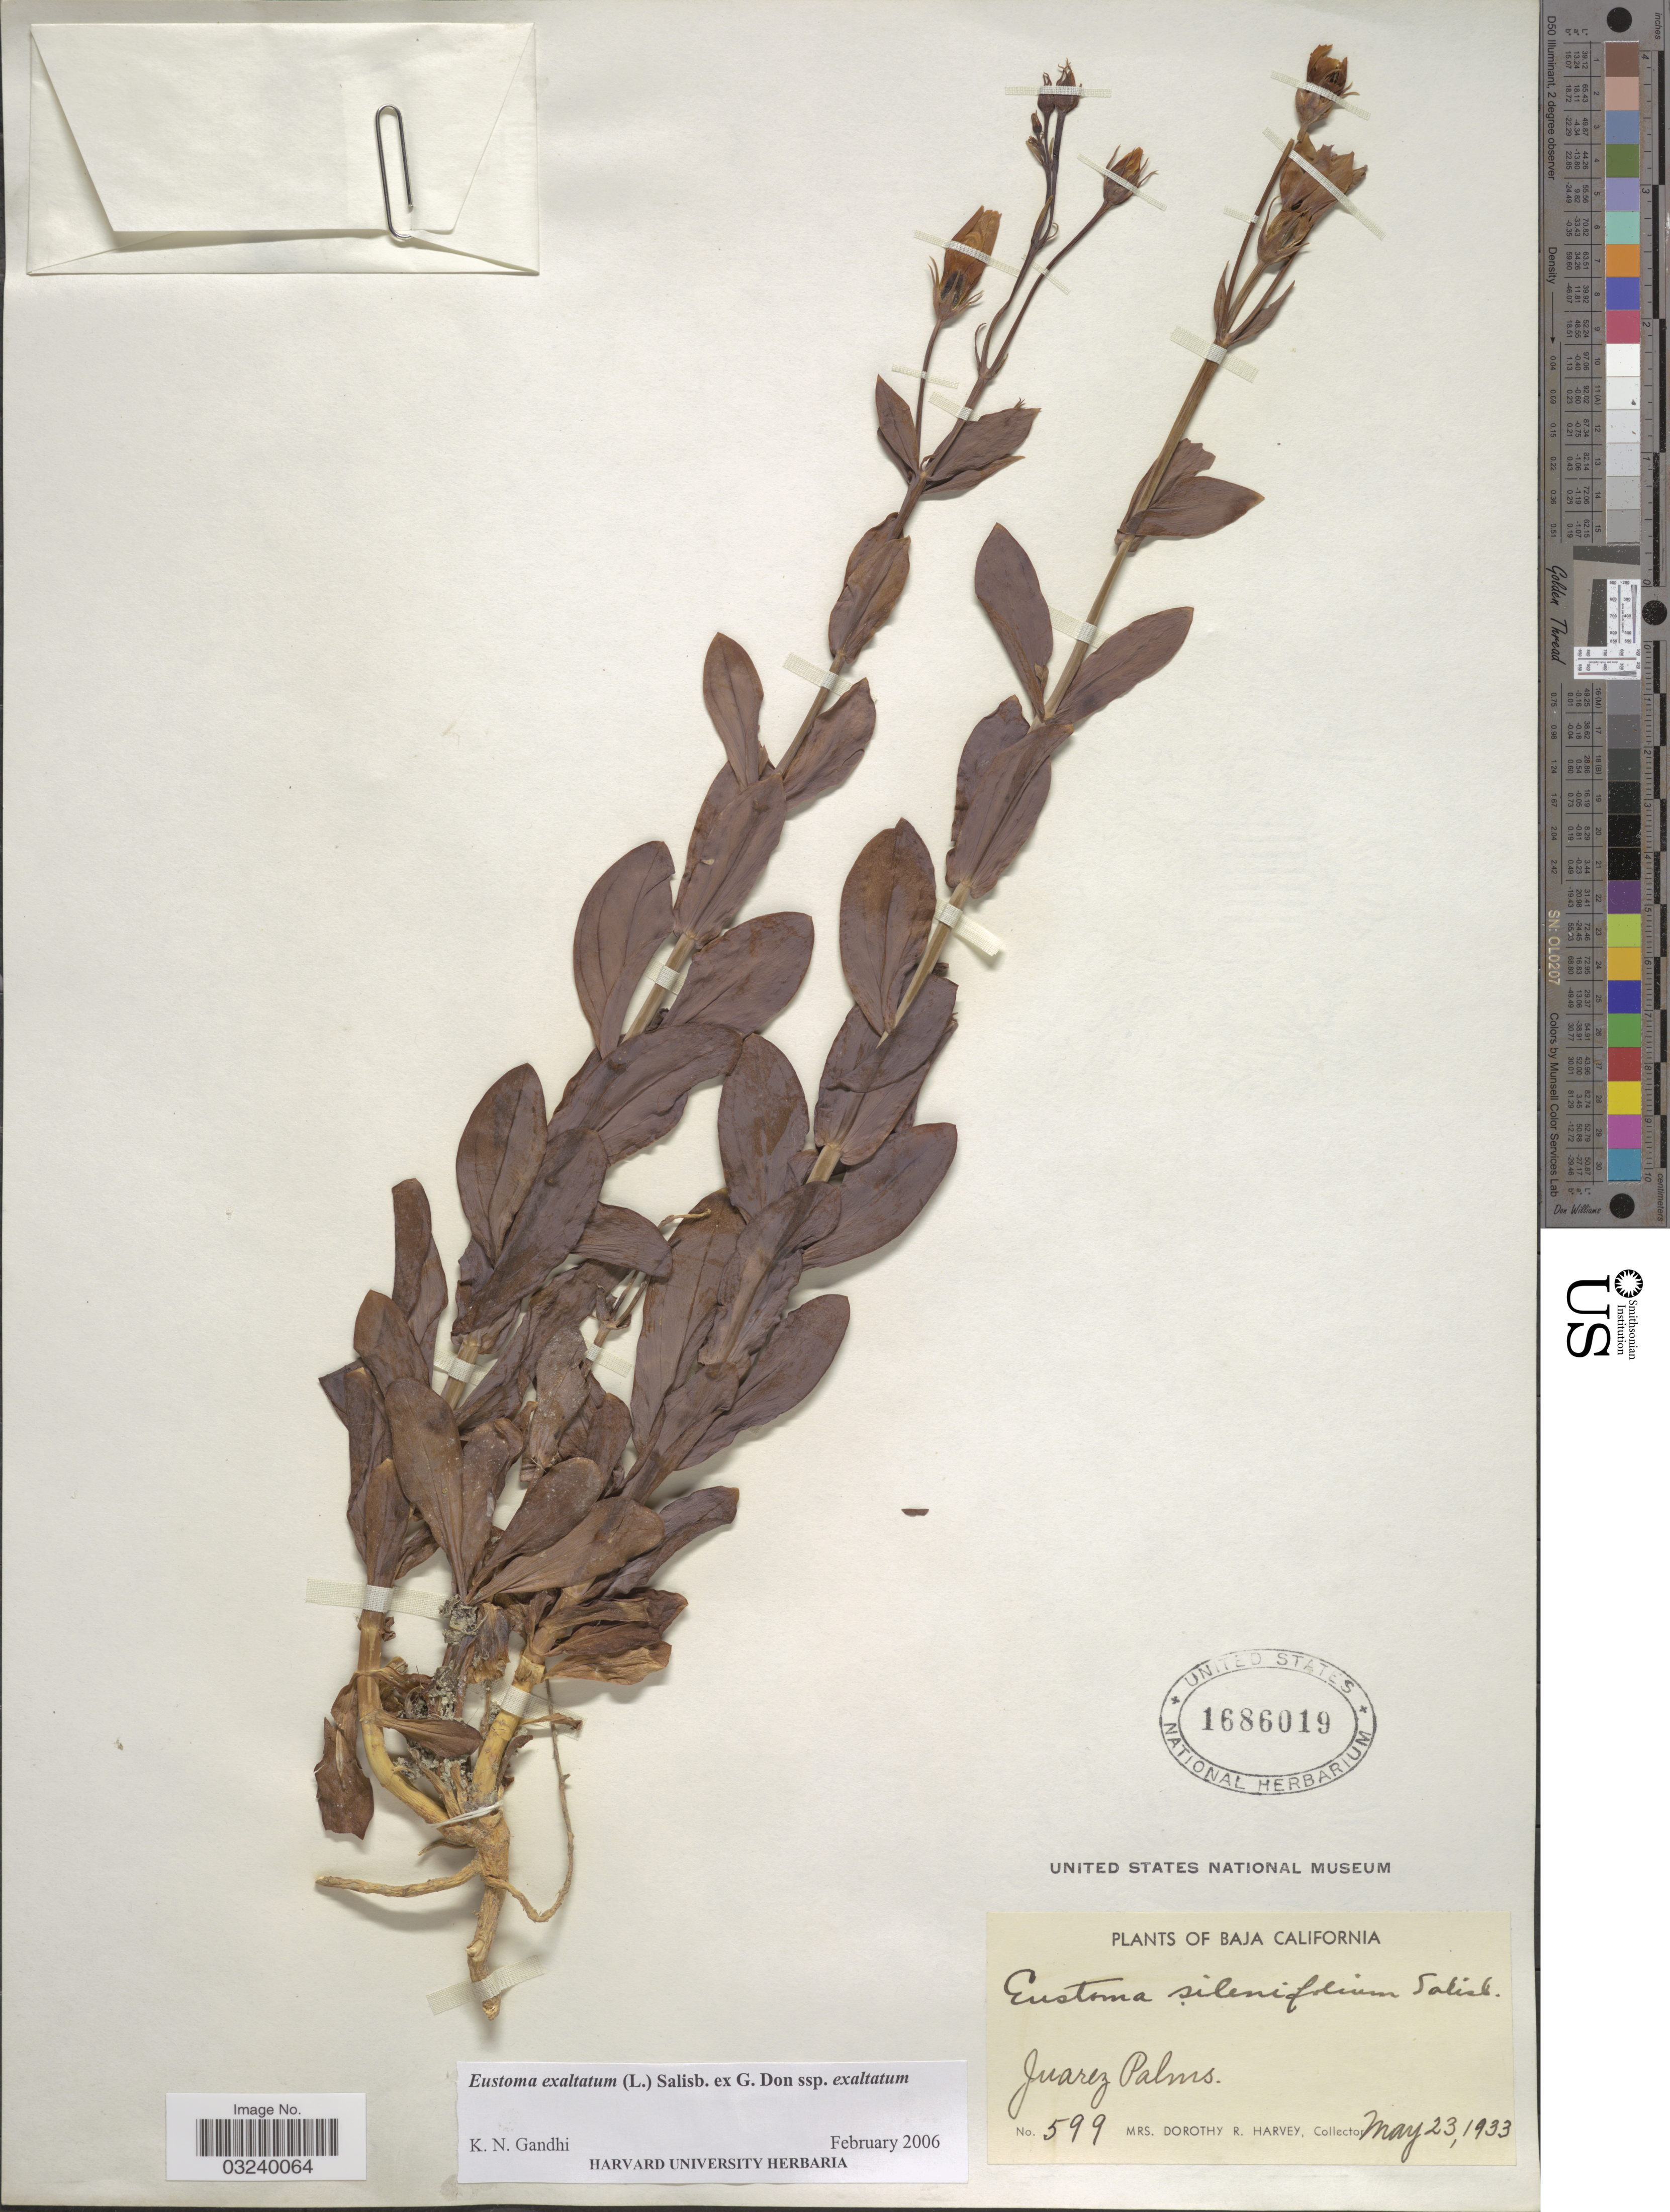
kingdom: Plantae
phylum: Tracheophyta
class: Magnoliopsida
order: Gentianales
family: Gentianaceae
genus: Eustoma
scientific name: Eustoma exaltatum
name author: (L.) Salisb. ex Don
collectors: Harvey, Mrs. D. R.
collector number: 599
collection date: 1933-05-23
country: Mexico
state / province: Baja California Norte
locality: Juarez Palms.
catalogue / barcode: US 1686019